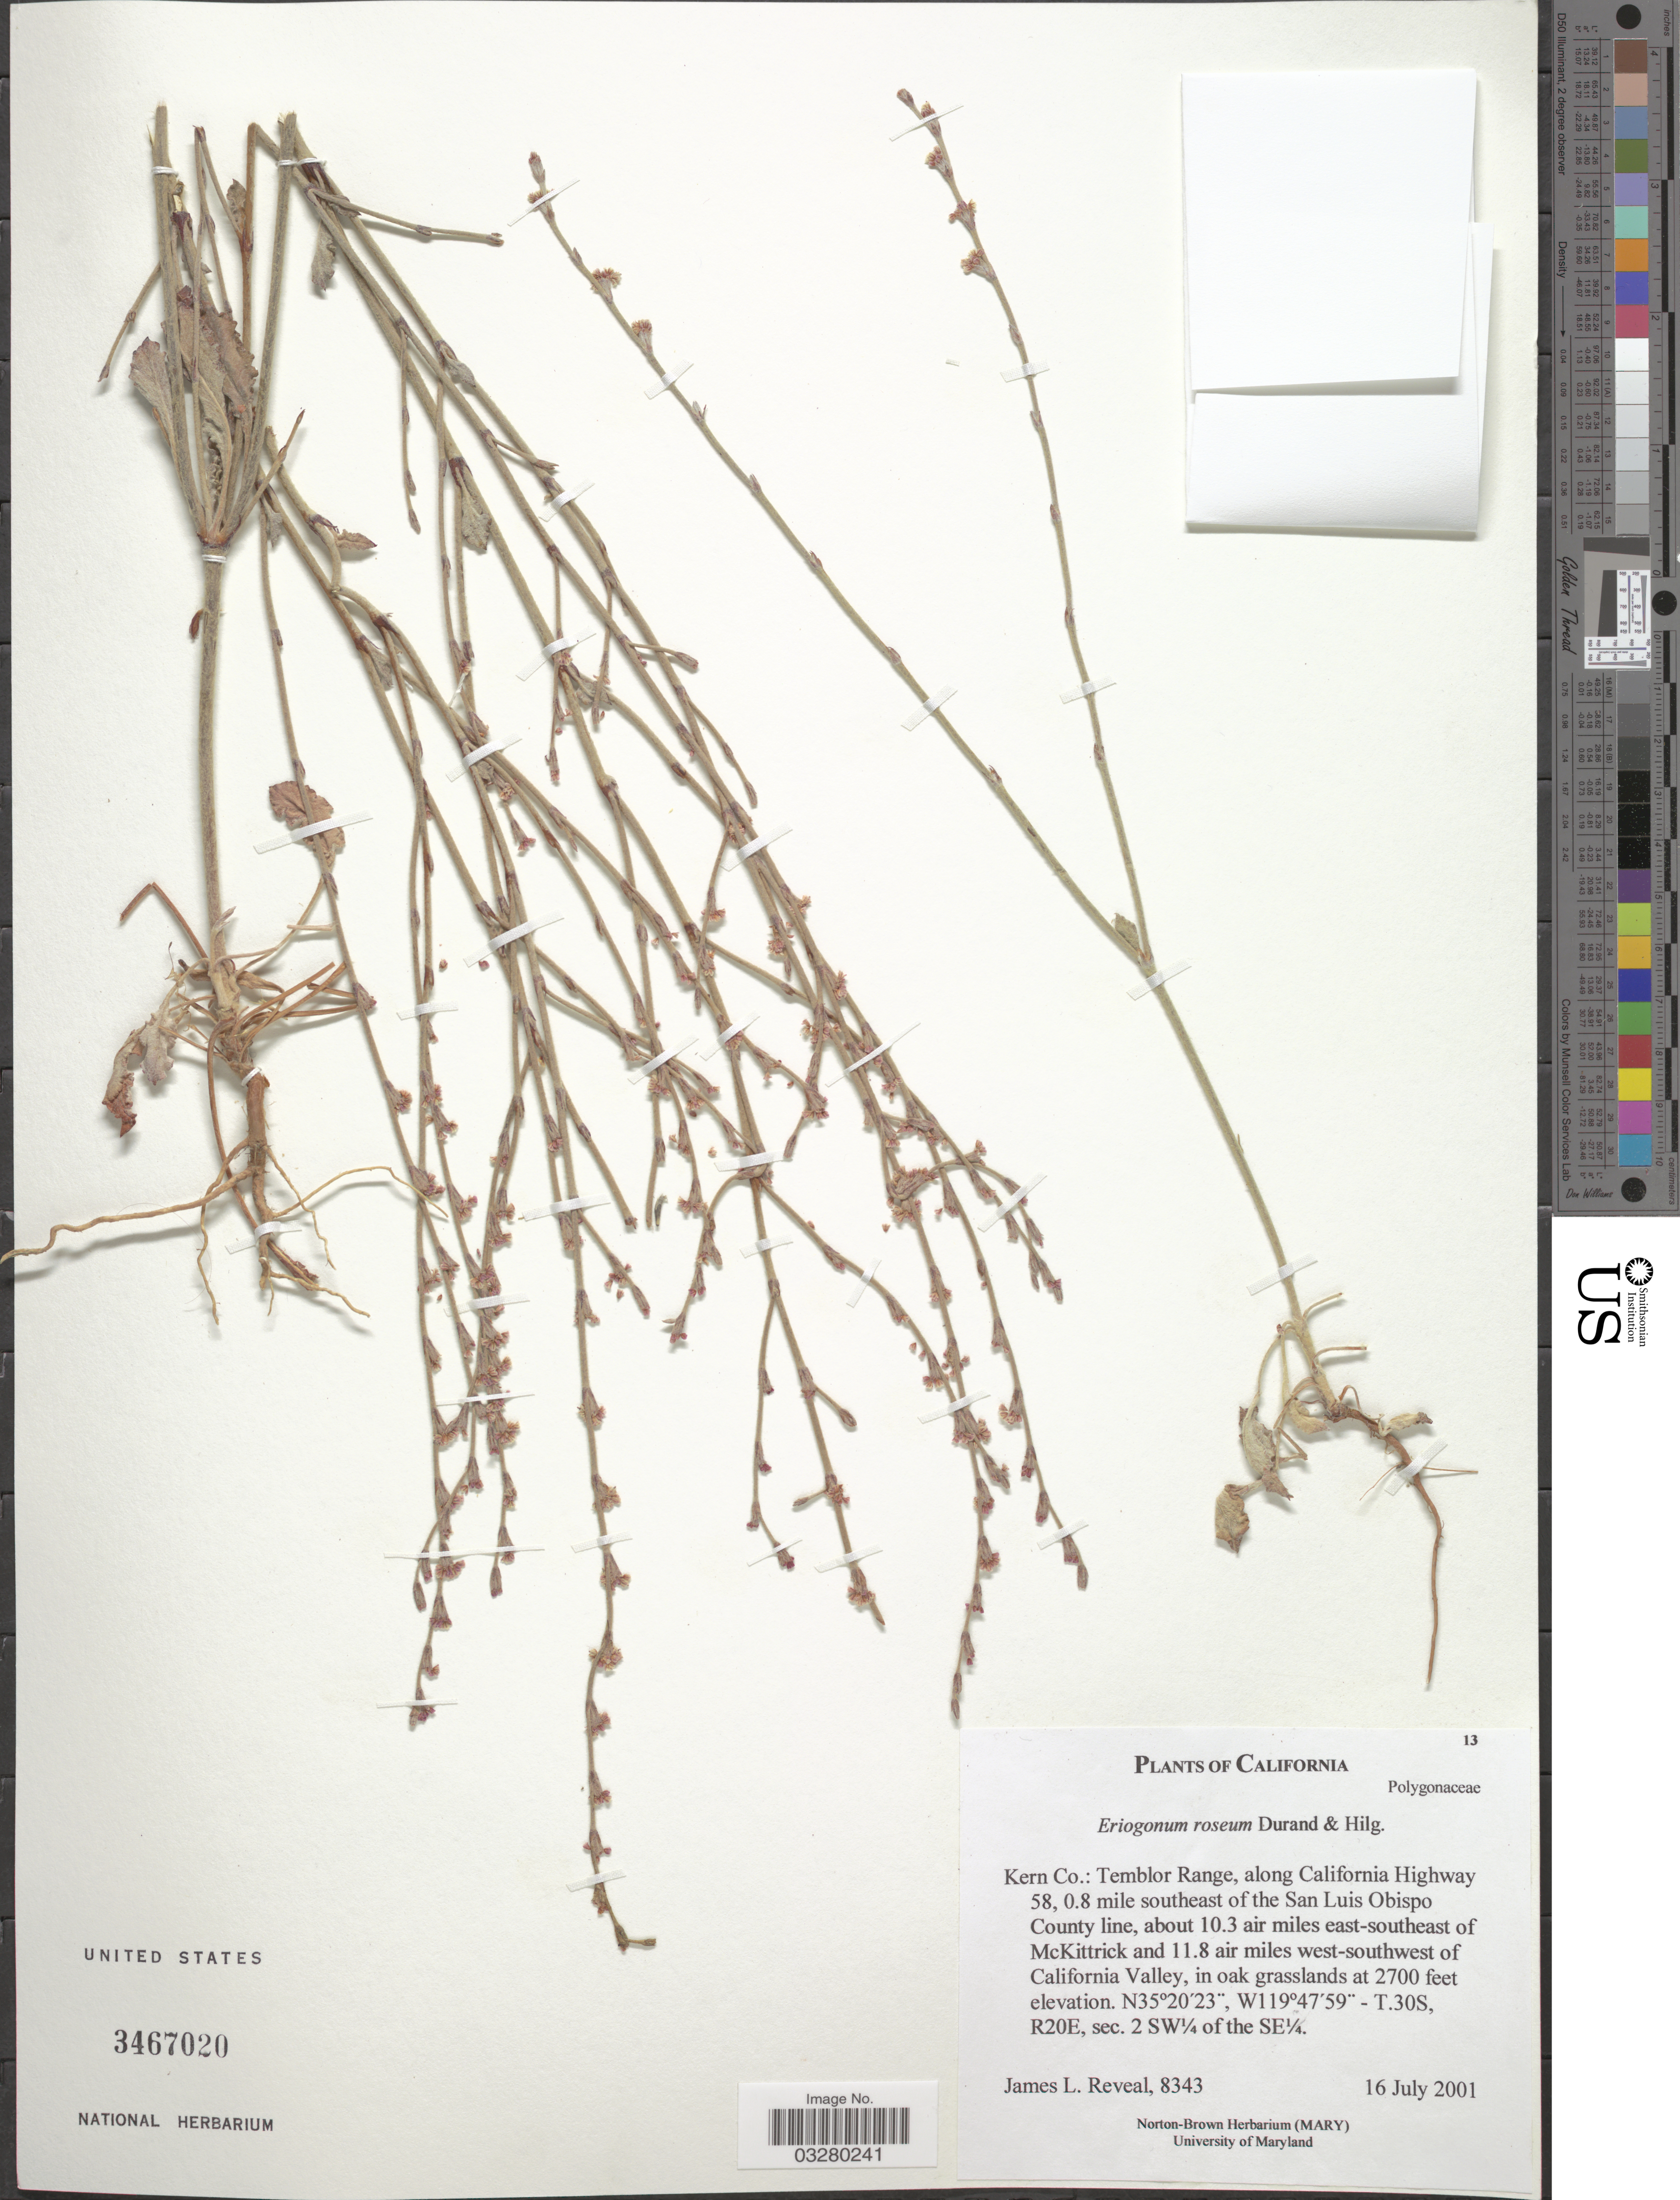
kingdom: Plantae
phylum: Tracheophyta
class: Magnoliopsida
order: Caryophyllales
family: Polygonaceae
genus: Eriogonum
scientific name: Eriogonum roseum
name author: Durand & Hilg.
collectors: J. L. Reveal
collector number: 8343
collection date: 2001-07-16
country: United States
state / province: California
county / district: San Luis Obispo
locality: Kern Co.: Temblor Range, along California Highway 58, 0.8 mile southeast of the San Luis Obispo County line, about 10.3 air miles east-southeast of McKittrick and 11.8 air miles west-southwest of California Valley. - T.30S, R20E, sec. 2 SW¼ of the SE¼.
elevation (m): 823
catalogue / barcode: US 3467020